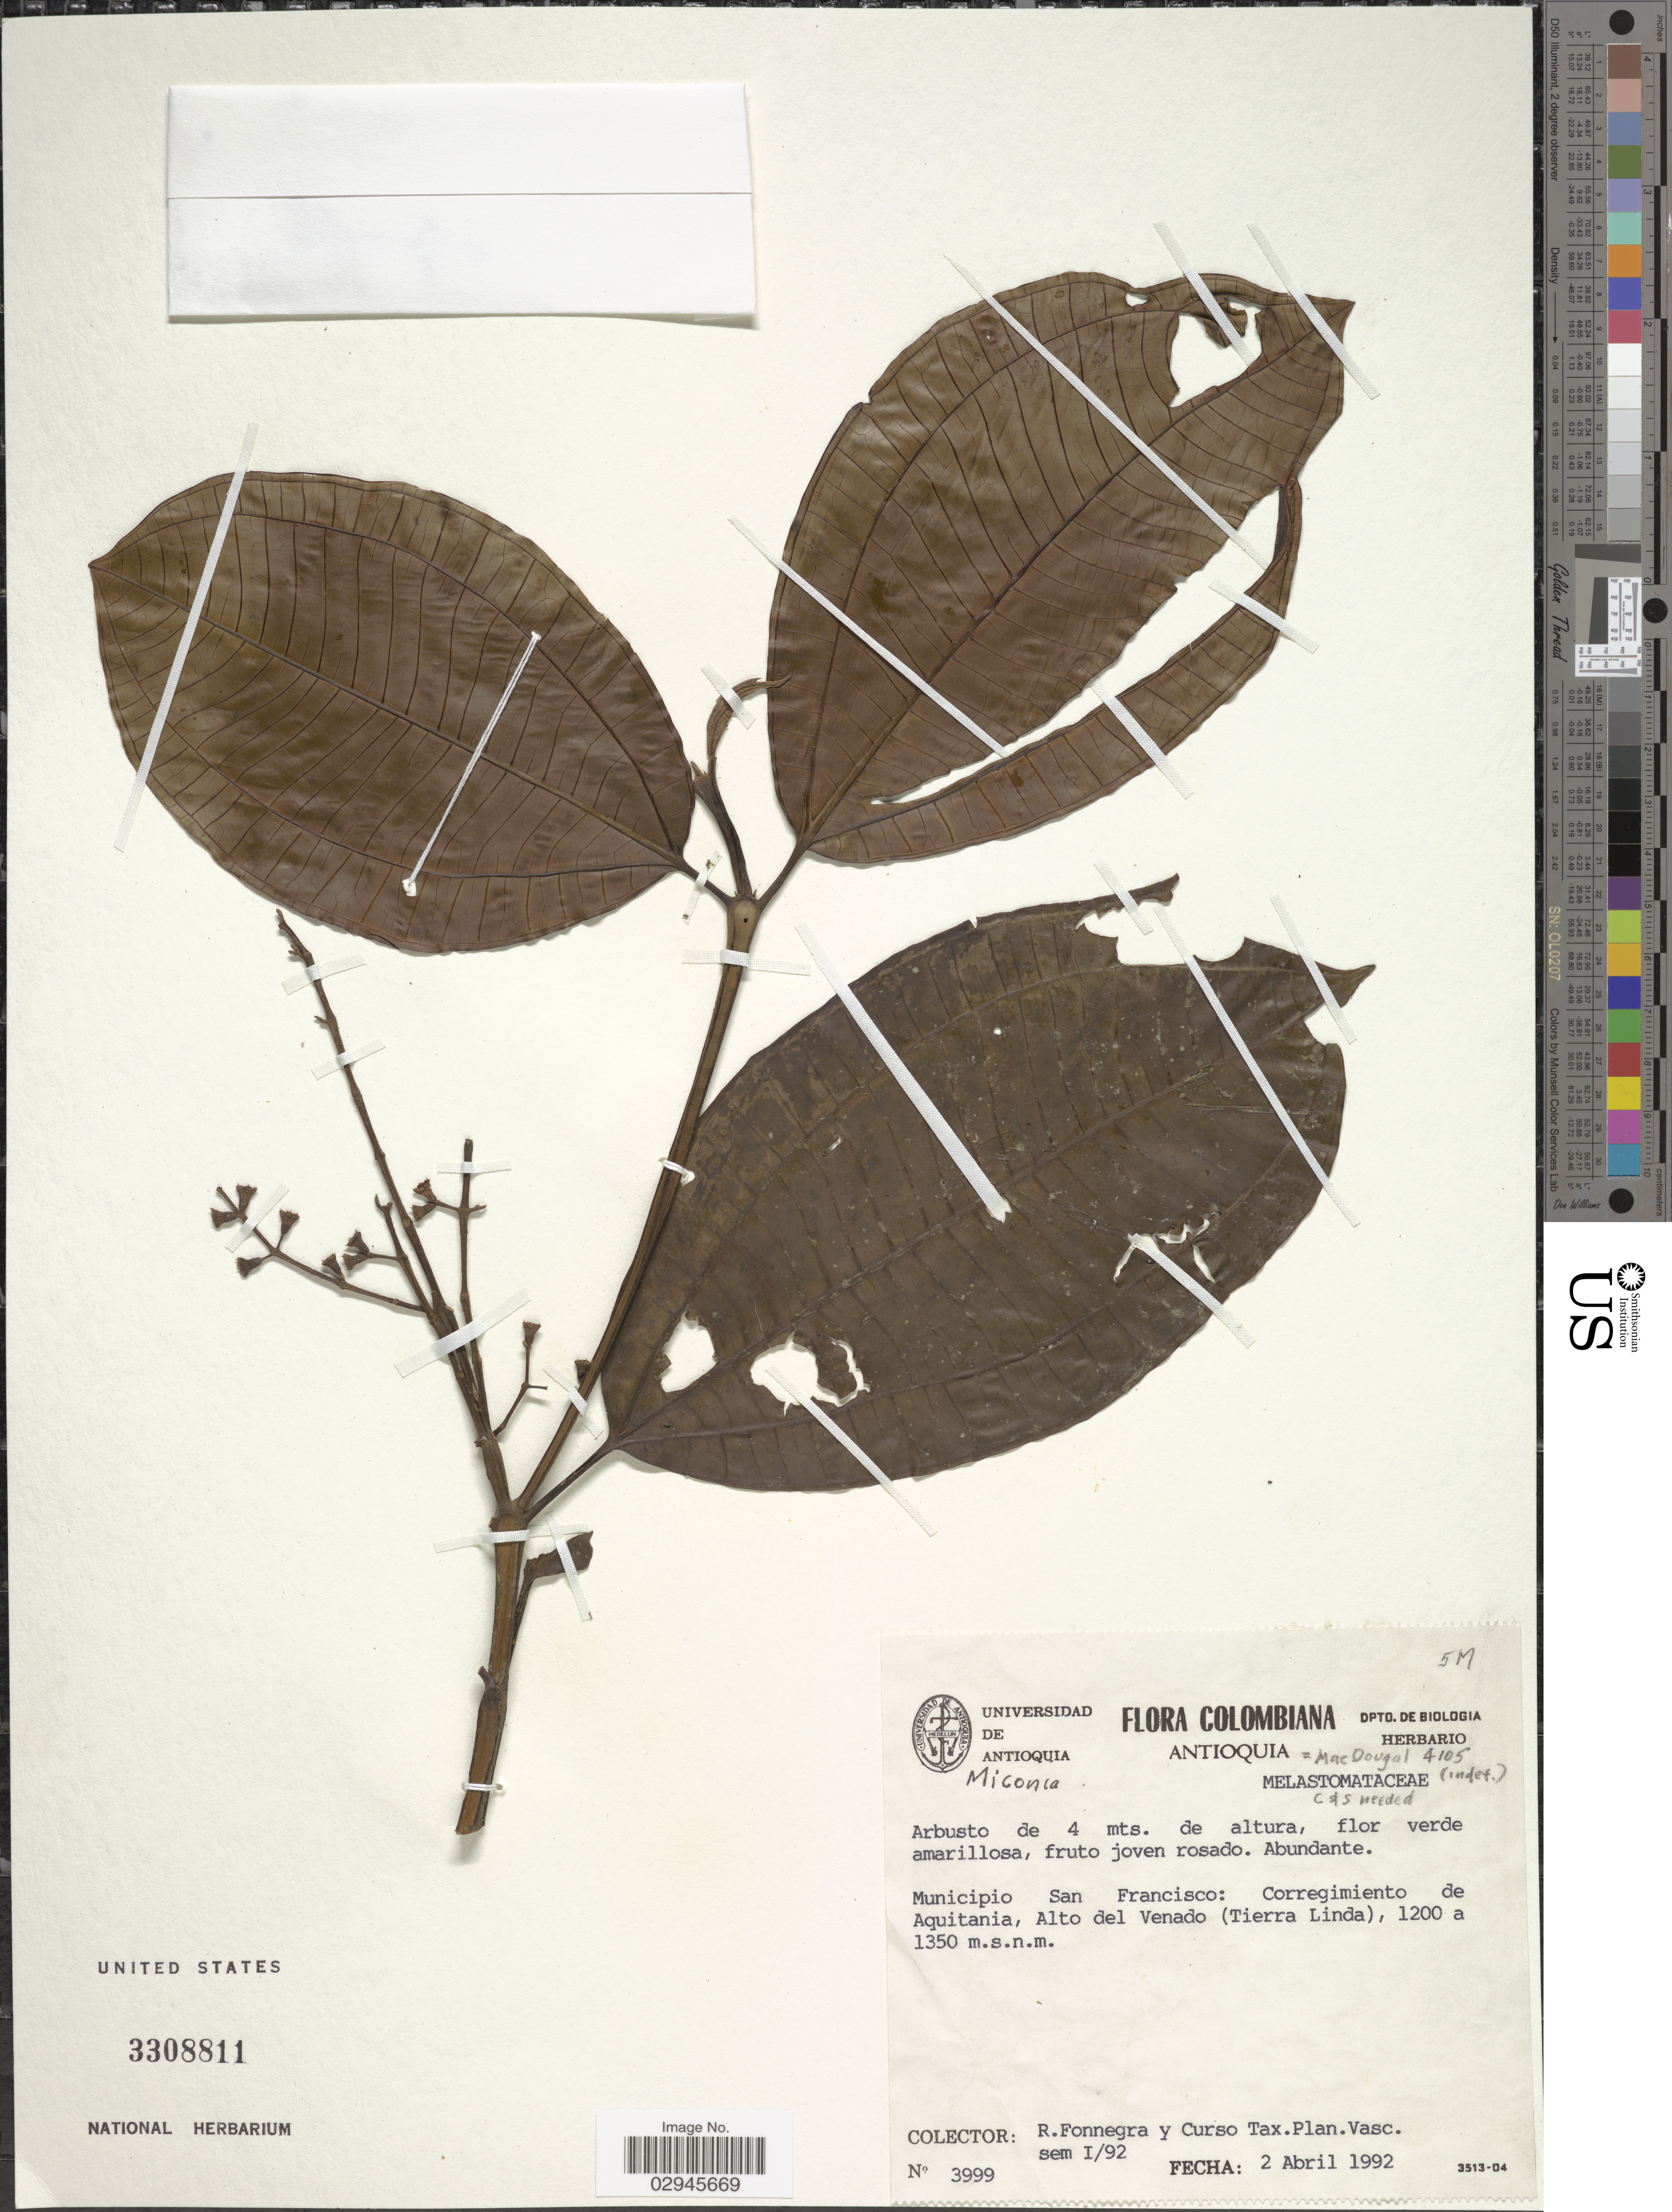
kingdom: Plantae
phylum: Tracheophyta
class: Magnoliopsida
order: Myrtales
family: Melastomataceae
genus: Miconia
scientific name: Miconia sp.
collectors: R. Fonnegra & Curso Tax. Plant. Vasc.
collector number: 3999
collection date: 1992-04-02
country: Colombia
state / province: Antioquia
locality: Municipio San Francisco: Corregimiento de Aquitania, Alto del Venado (Tierra Linda).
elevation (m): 1200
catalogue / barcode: US 3308811